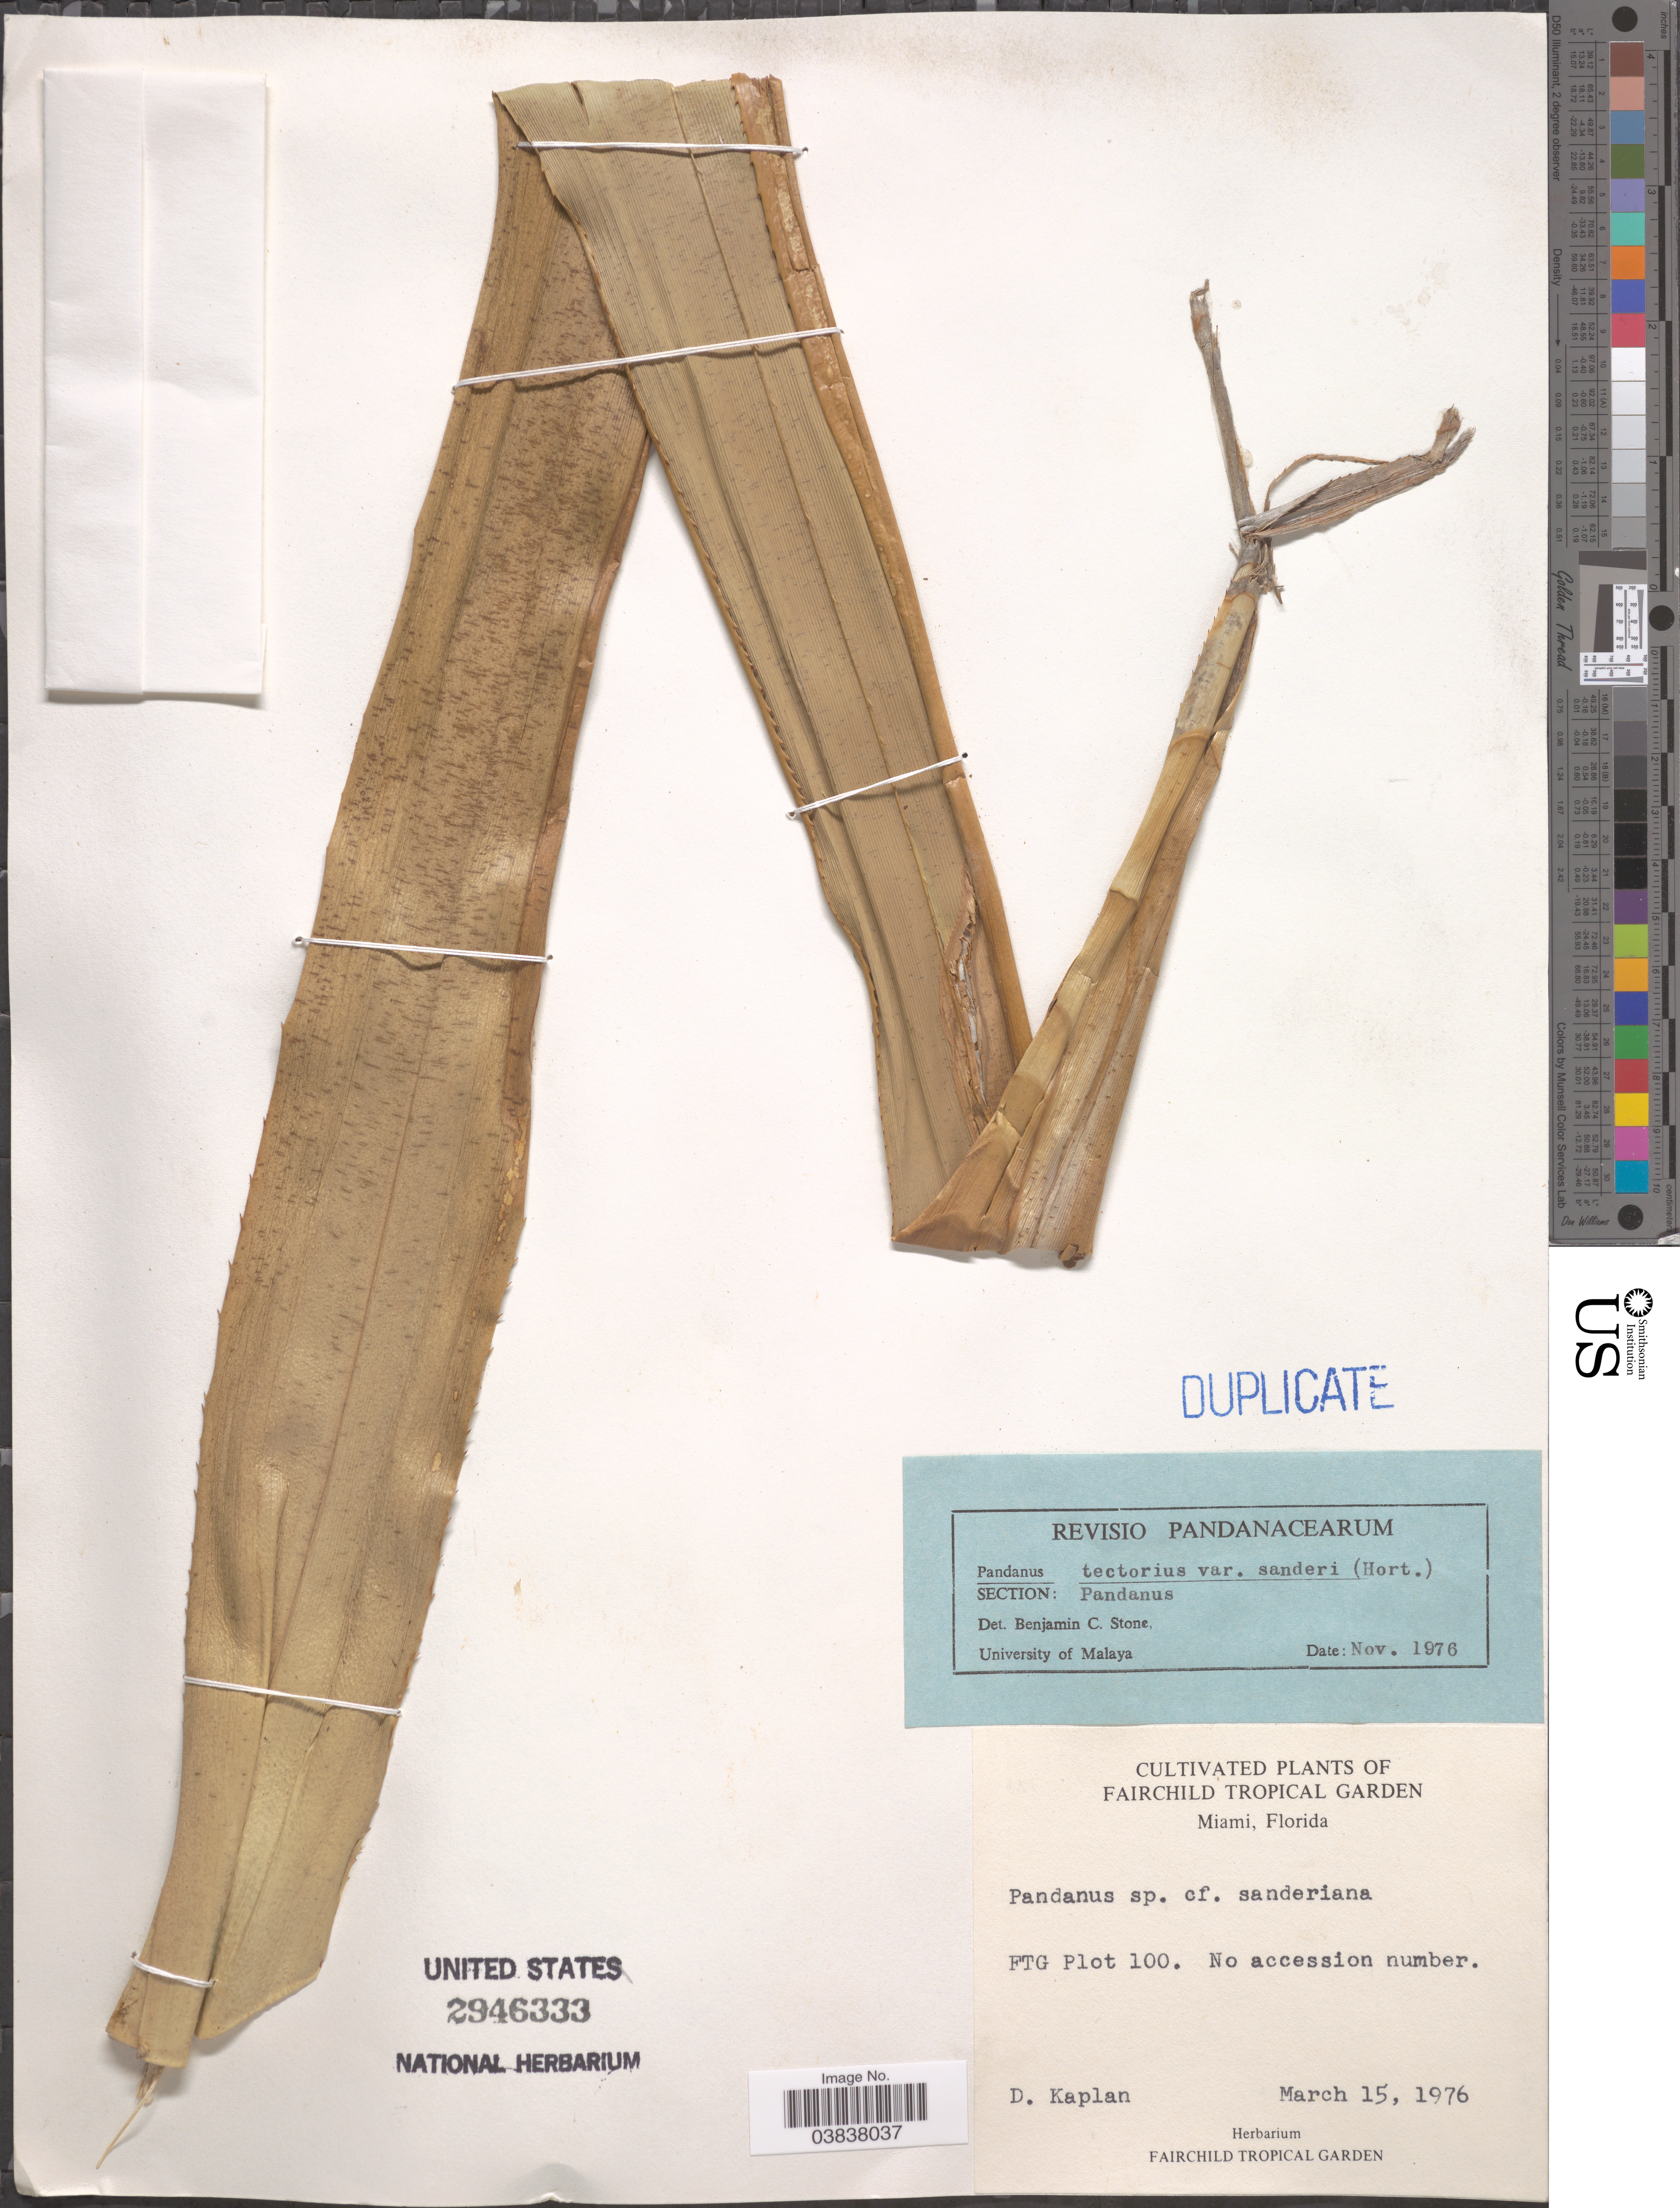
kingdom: Plantae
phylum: Tracheophyta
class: Liliopsida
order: Pandanales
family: Pandanaceae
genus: Pandanus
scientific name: Pandanus tectorius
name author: Parkinson ex DuRoi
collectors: D. Kaplan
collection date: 1976-03-15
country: United States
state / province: Florida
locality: Fairchild Tropical Garden. Miami. FTG Plot 100.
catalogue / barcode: US 2946333